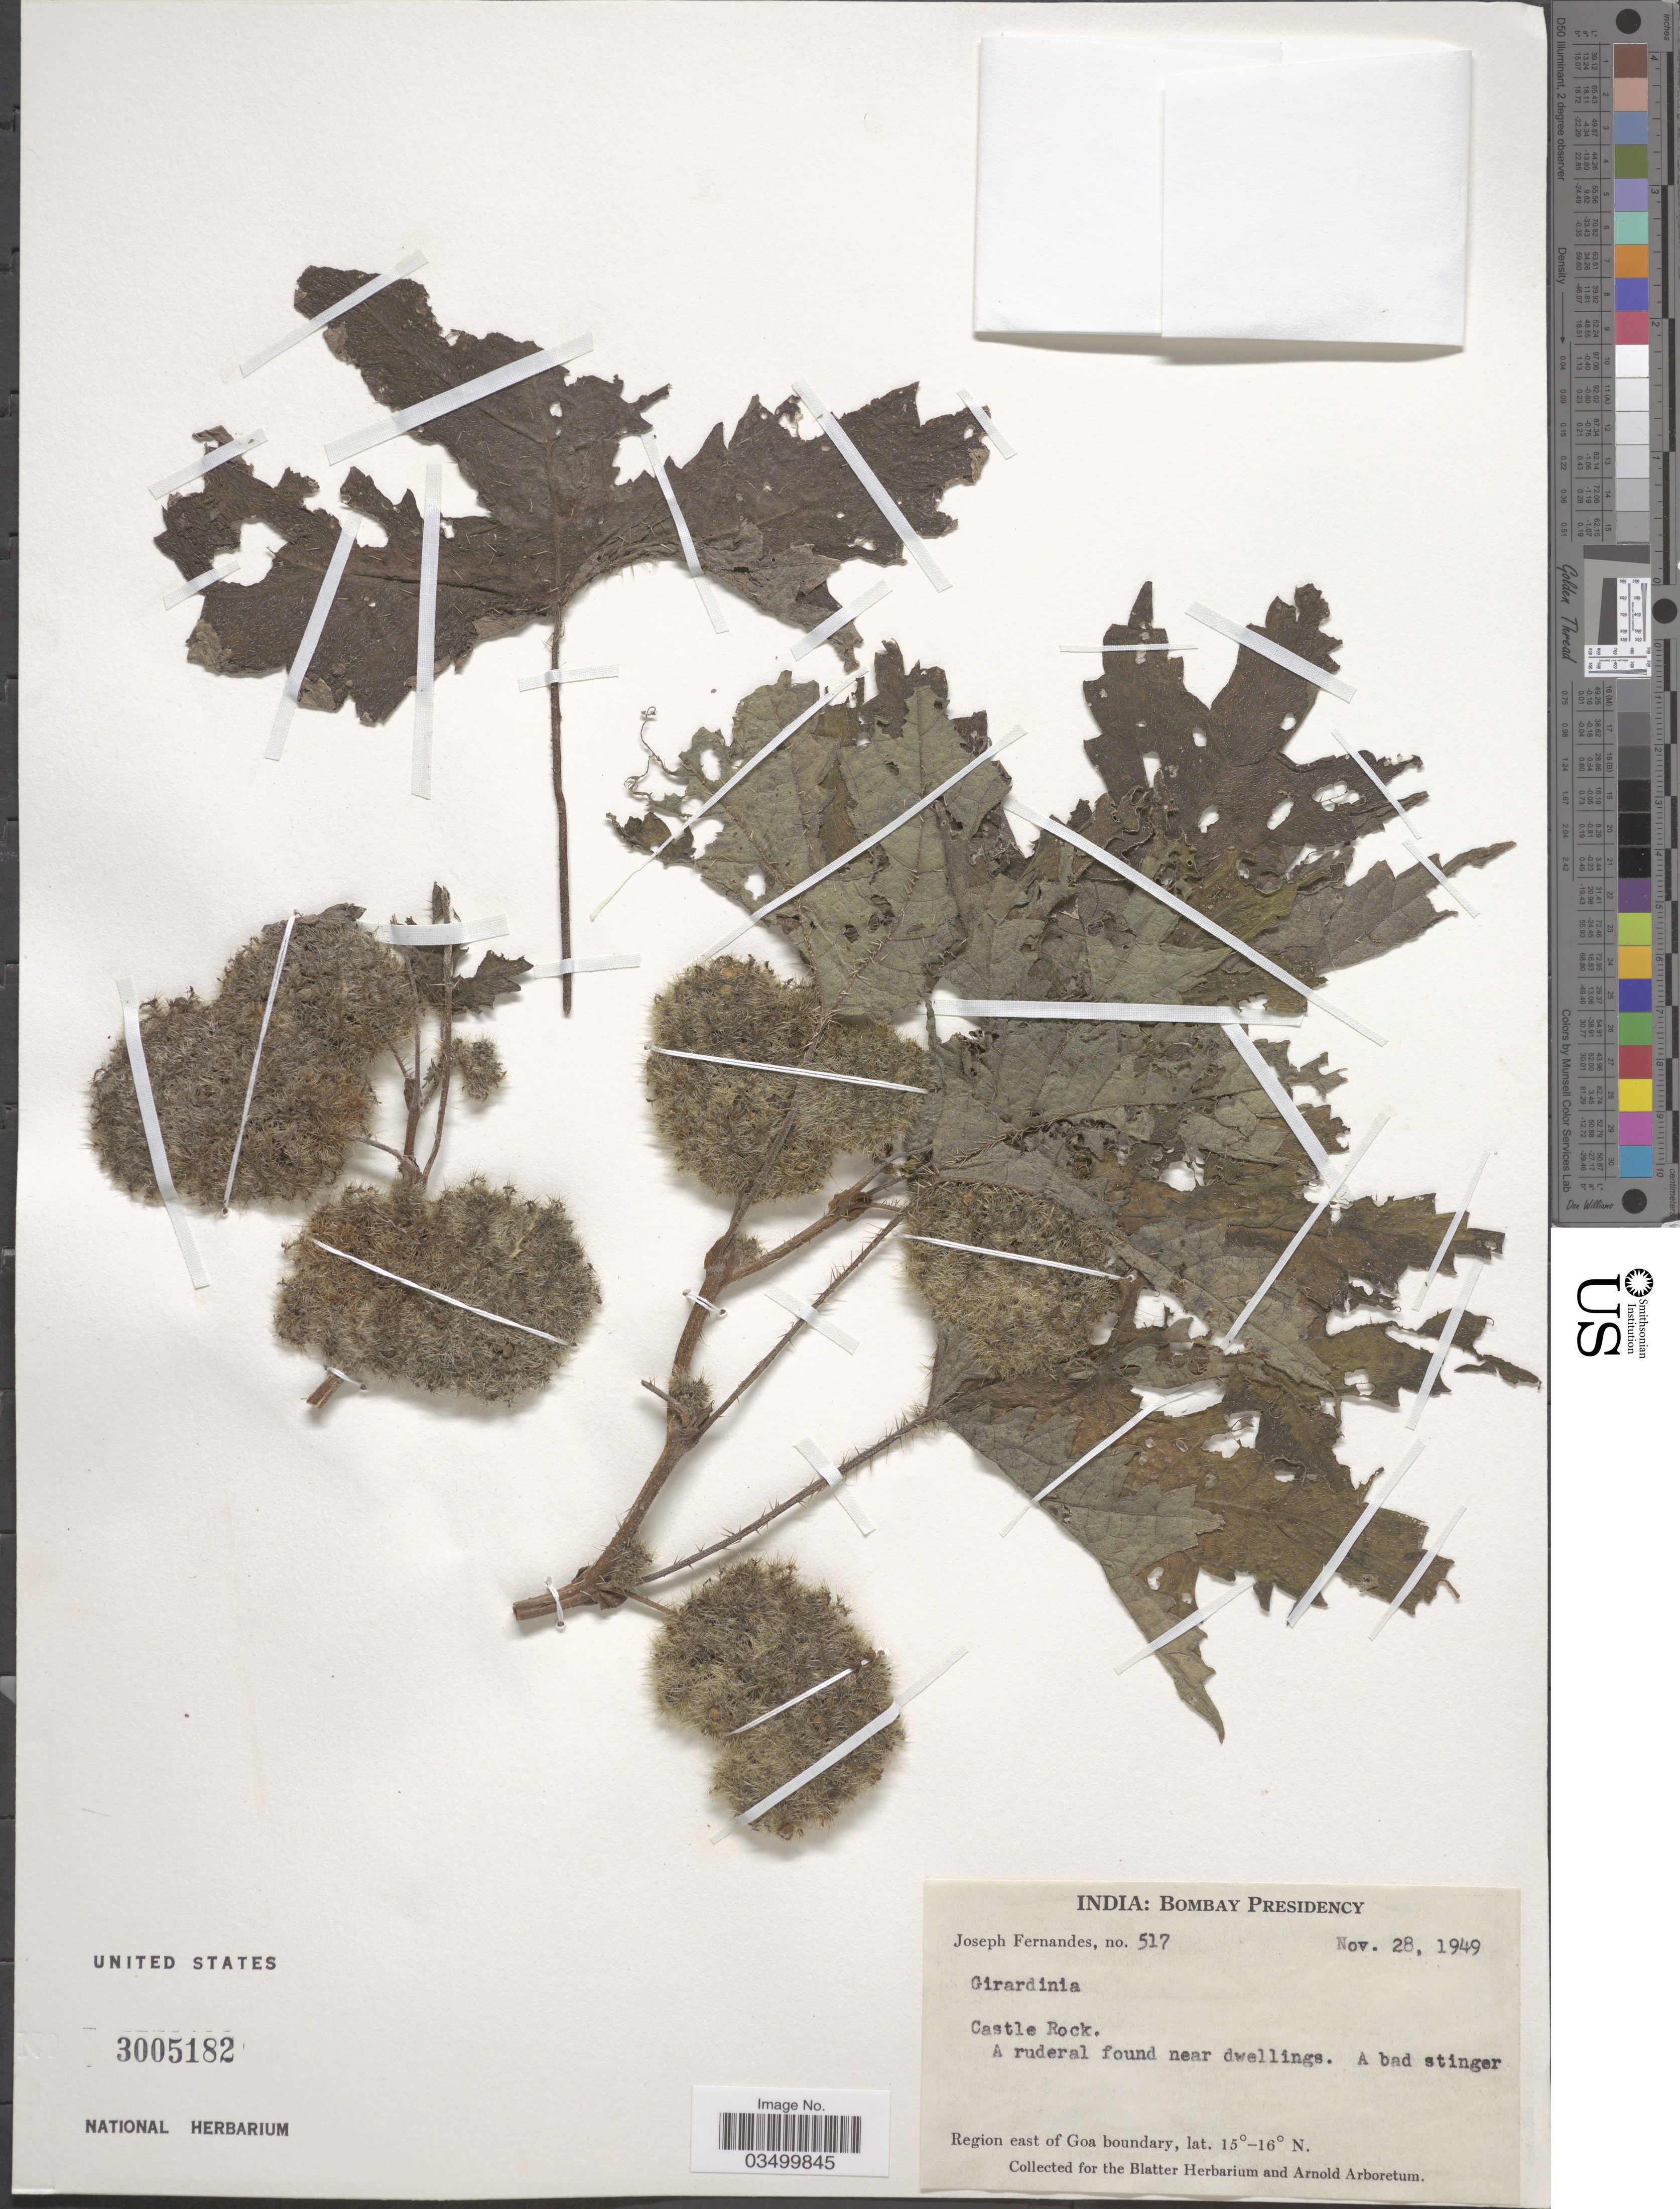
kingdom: Plantae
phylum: Tracheophyta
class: Magnoliopsida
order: Rosales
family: Urticaceae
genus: Girardinia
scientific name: Girardinia diversifolia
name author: (Link) Friis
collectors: J. Fernandes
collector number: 517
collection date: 1949-11-28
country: India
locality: Bombay Presidency. Castle Rock. Region east of Goa boundary.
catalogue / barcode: US 3005182